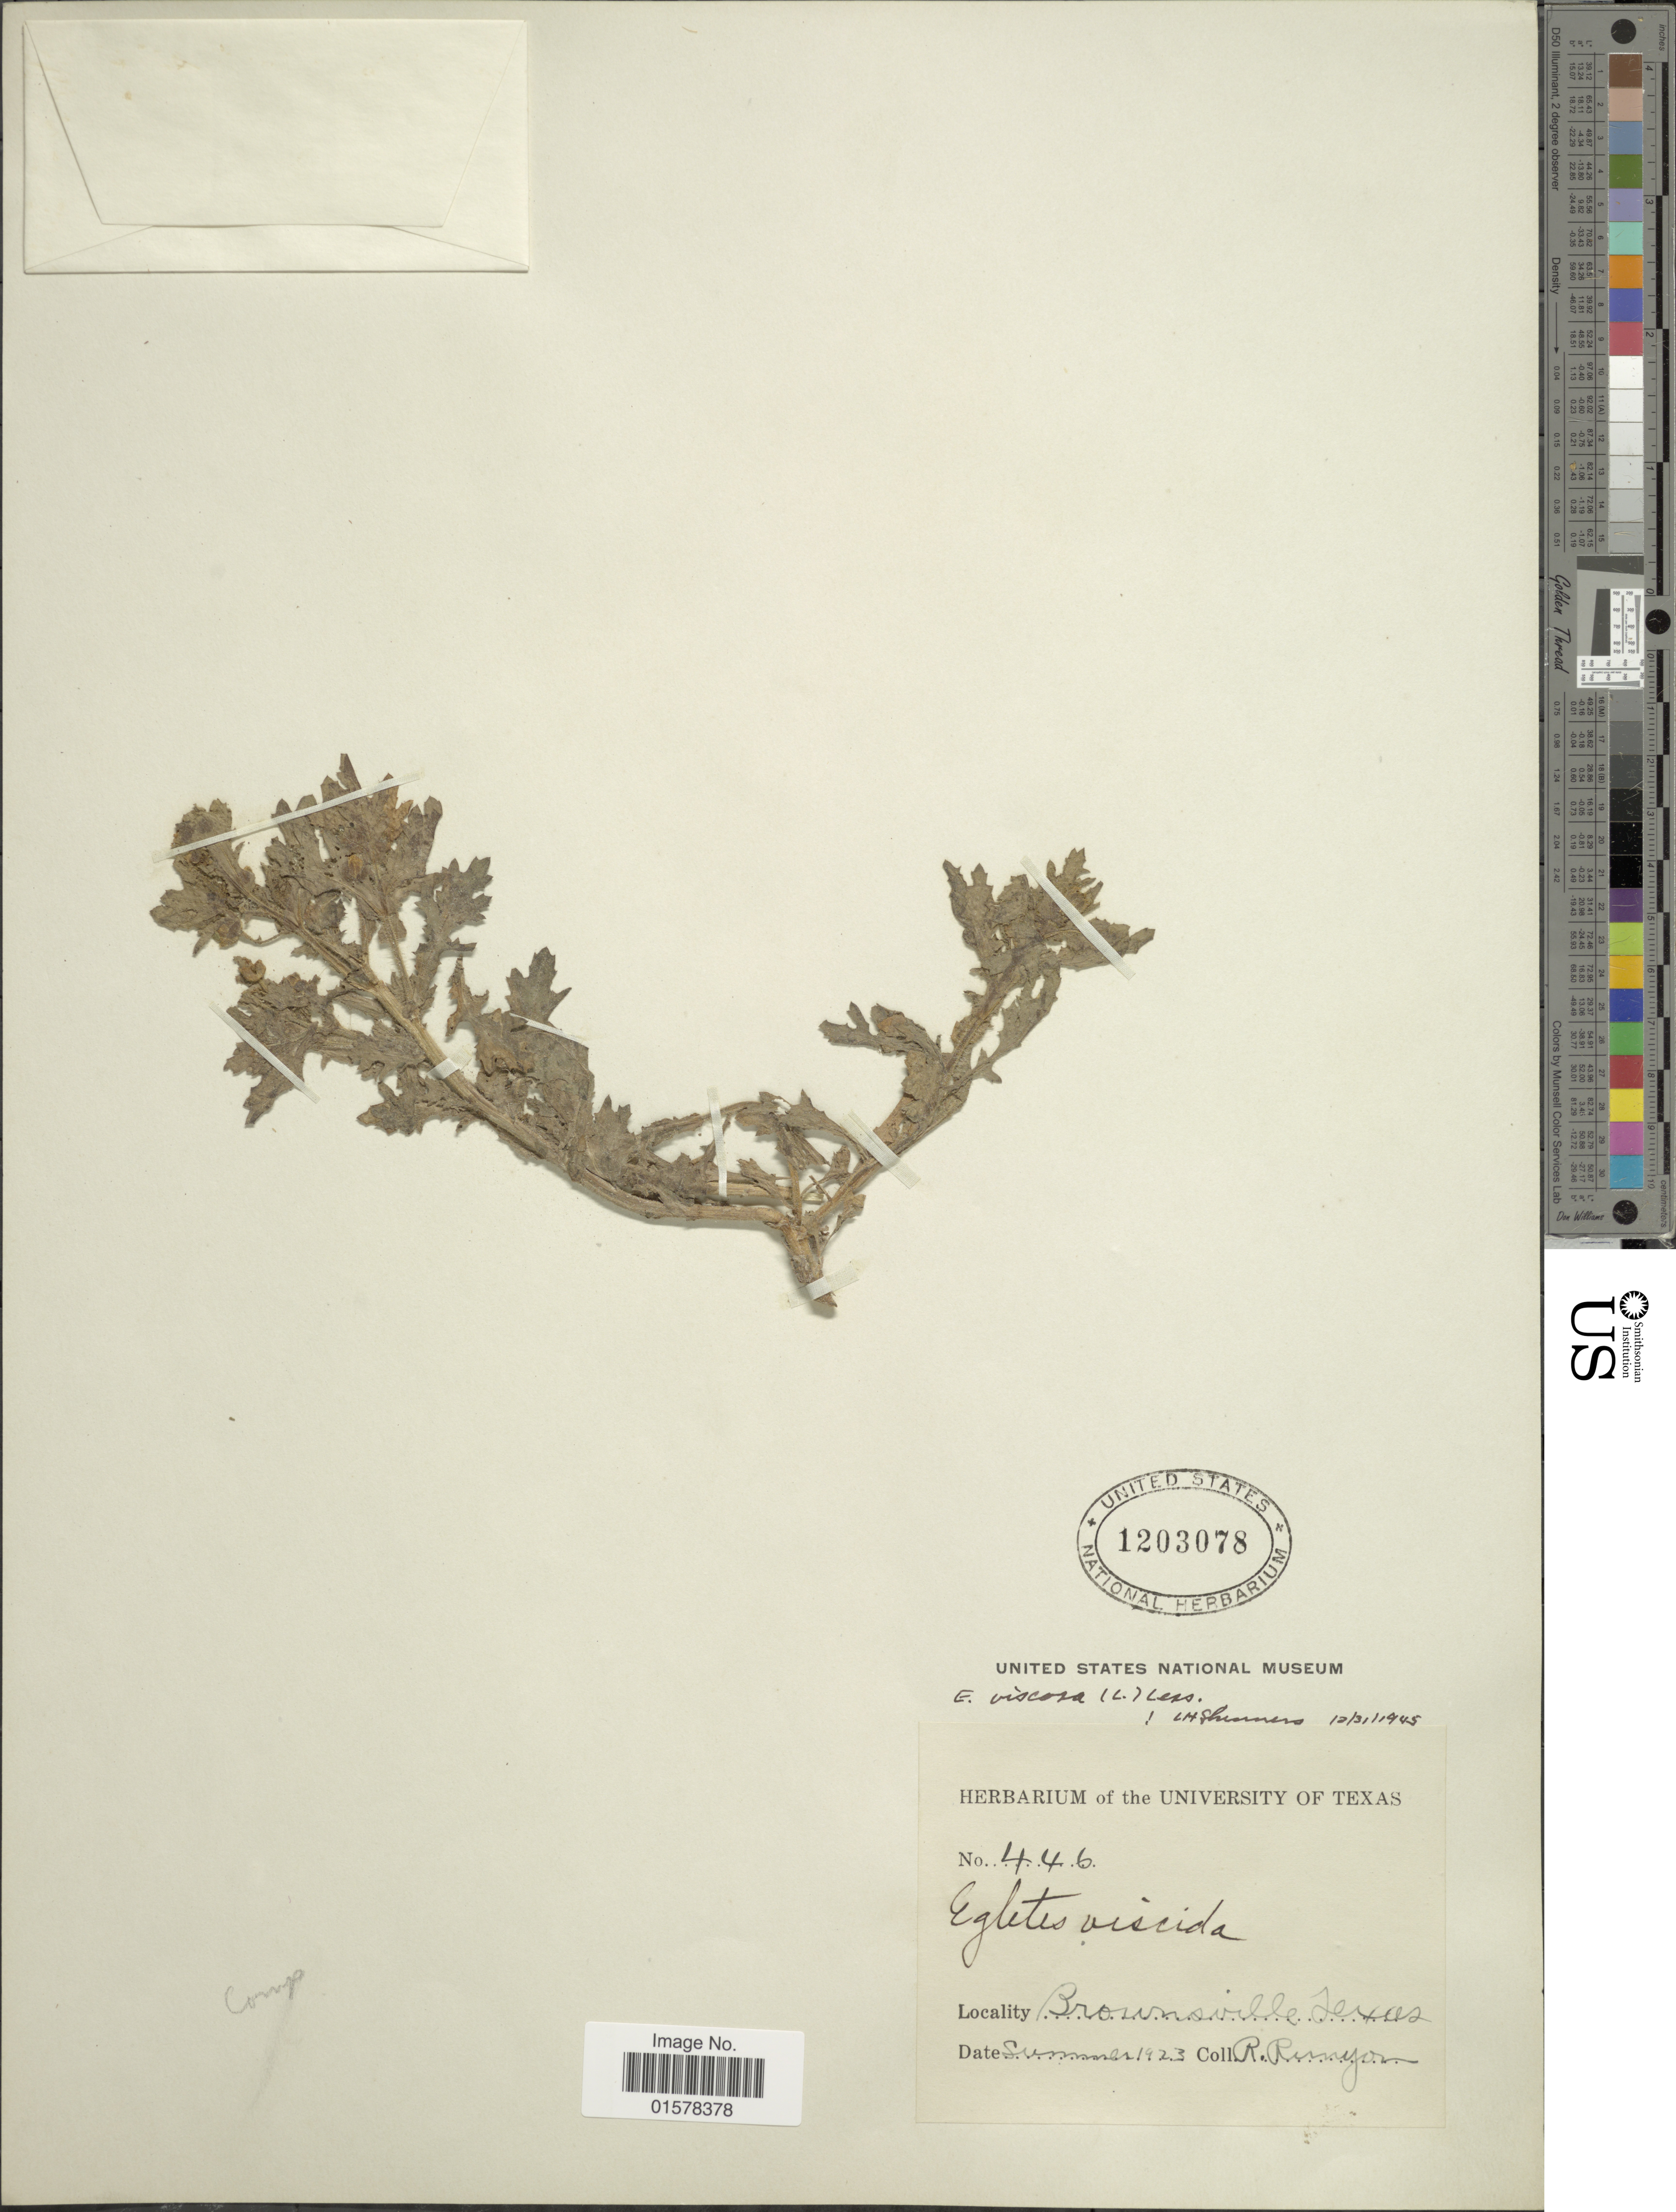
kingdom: Plantae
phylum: Tracheophyta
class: Magnoliopsida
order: Asterales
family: Asteraceae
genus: Egletes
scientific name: Egletes viscosa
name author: (L.) Less.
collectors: R. Runyon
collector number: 4456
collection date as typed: Summer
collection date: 1923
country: United States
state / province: Texas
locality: Brownsville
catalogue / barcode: US 1203078